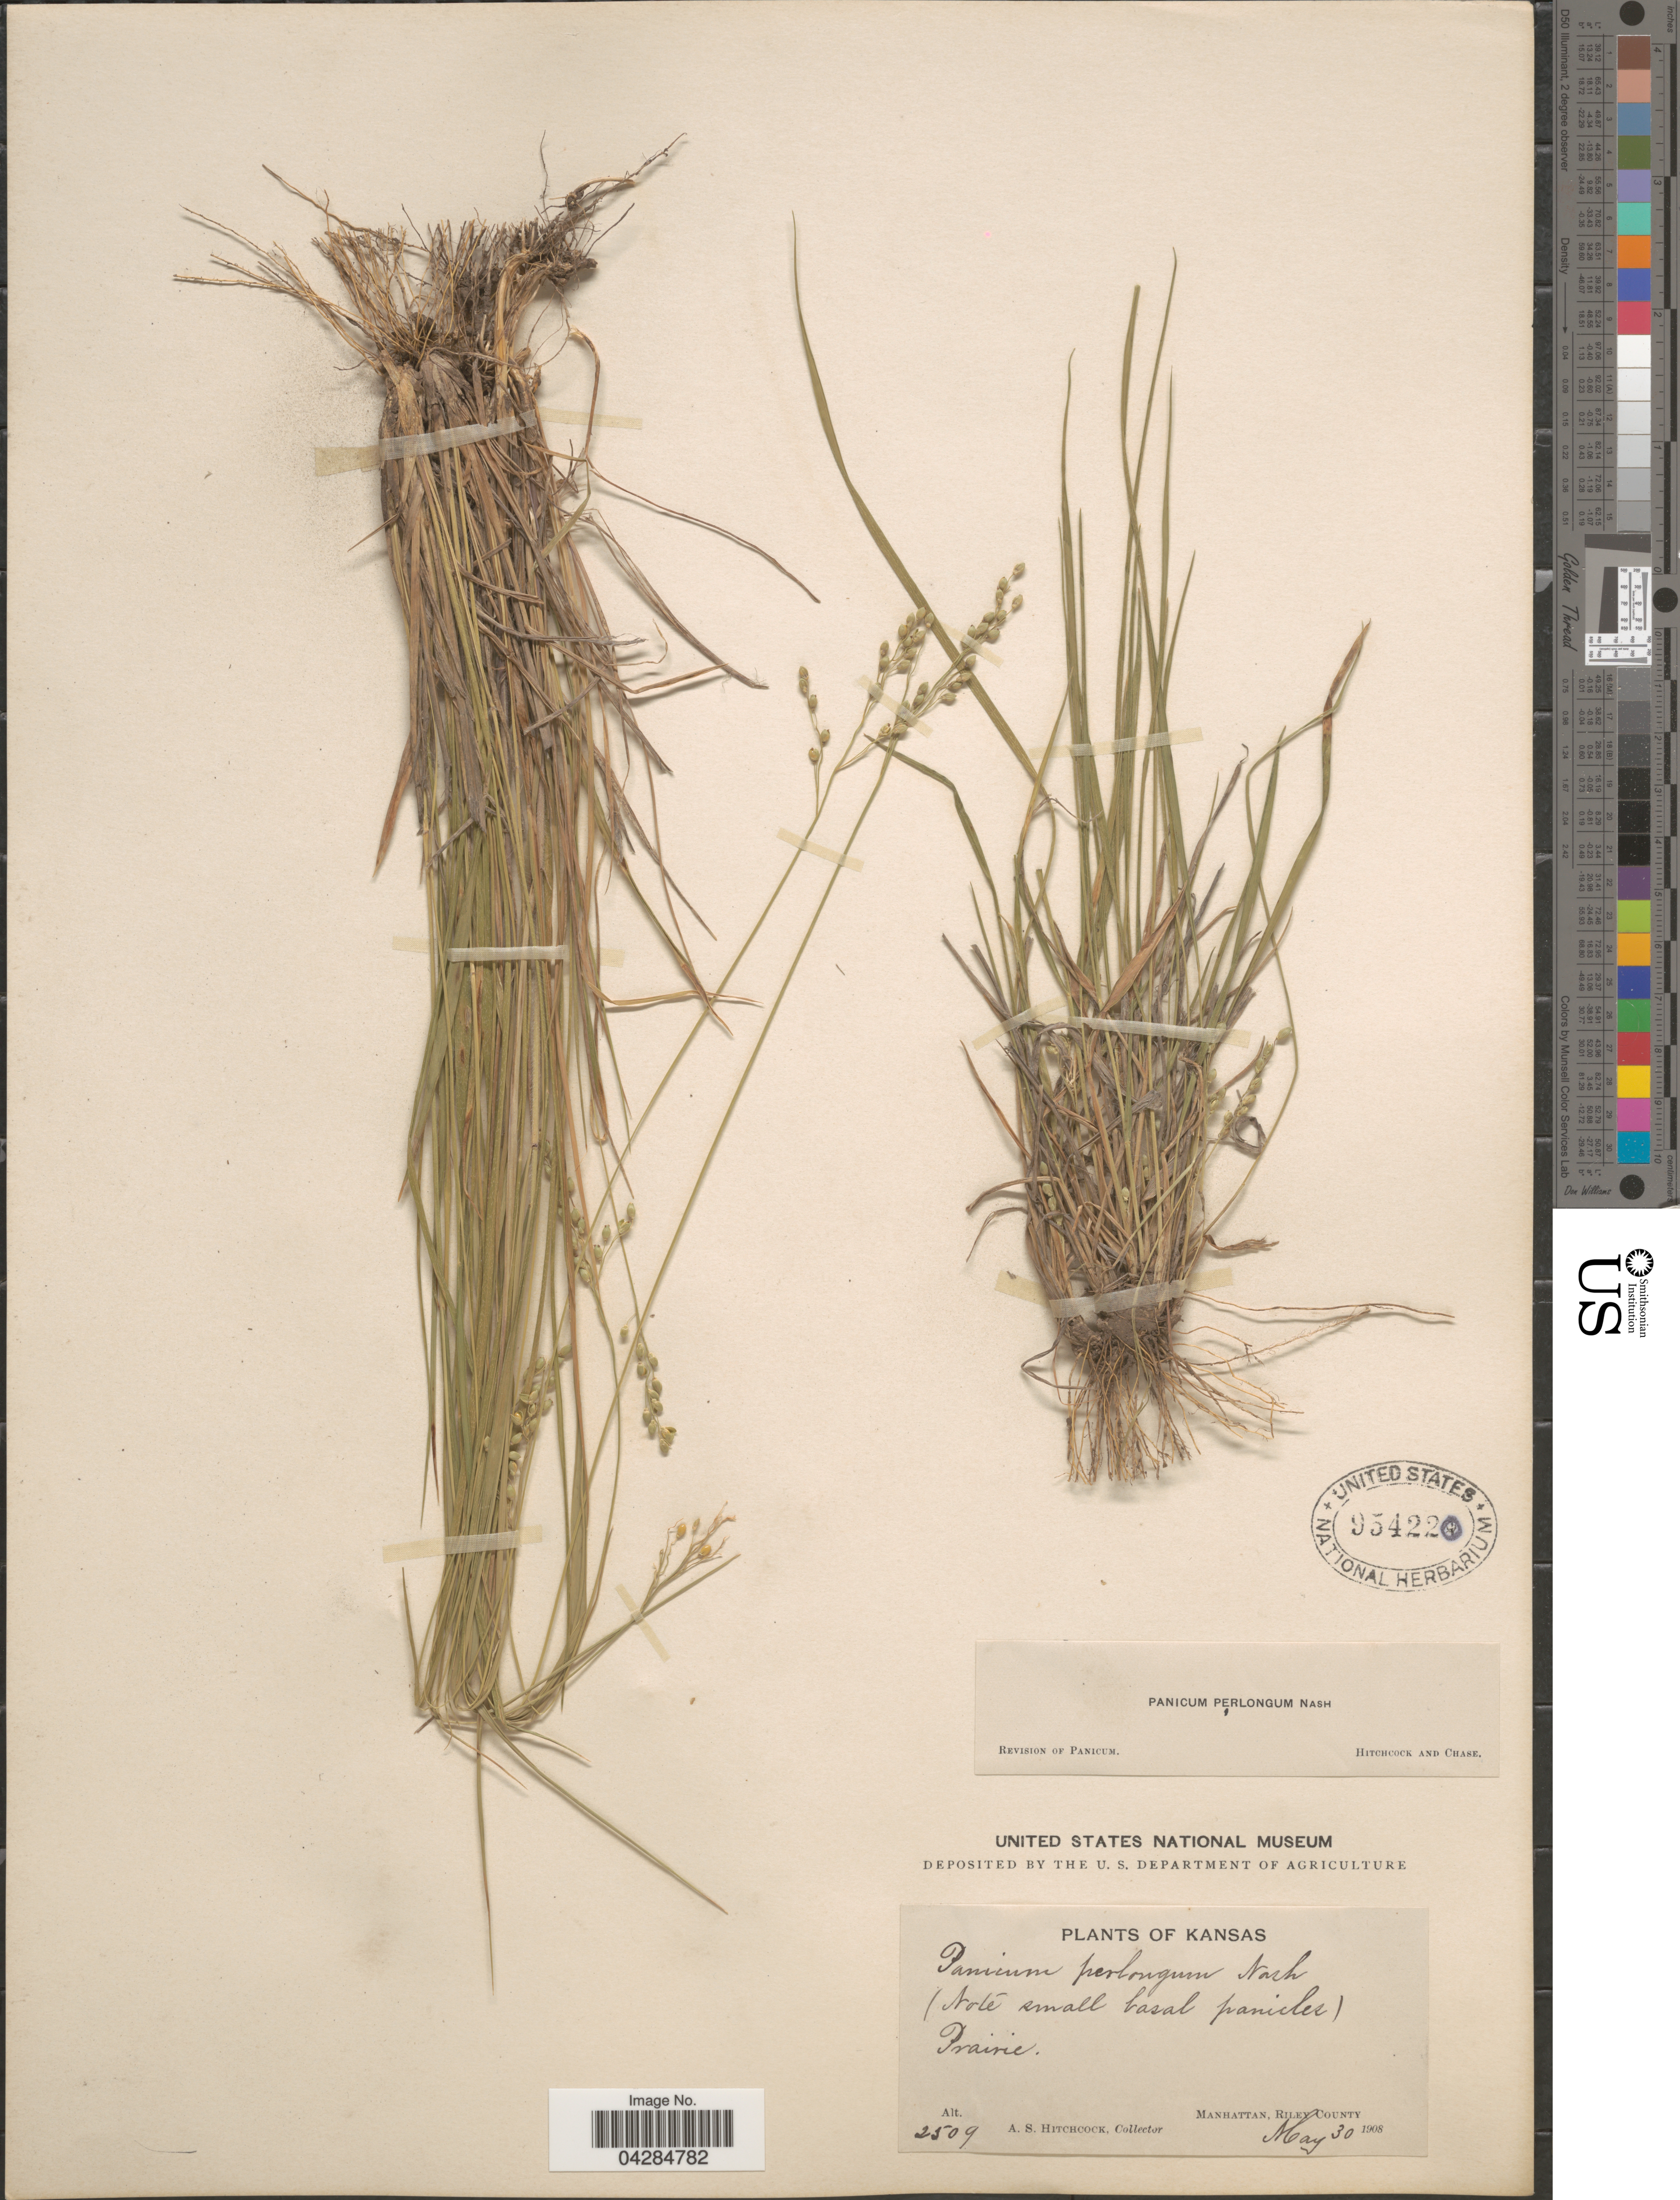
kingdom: Plantae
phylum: Tracheophyta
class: Liliopsida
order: Poales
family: Poaceae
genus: Dichanthelium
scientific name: Dichanthelium perlongum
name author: (Nash) Freckmann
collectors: A. S. Hitchcock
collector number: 2509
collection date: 1908-05-30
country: United States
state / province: Kansas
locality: Manhattan, Riley County.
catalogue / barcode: US 954220